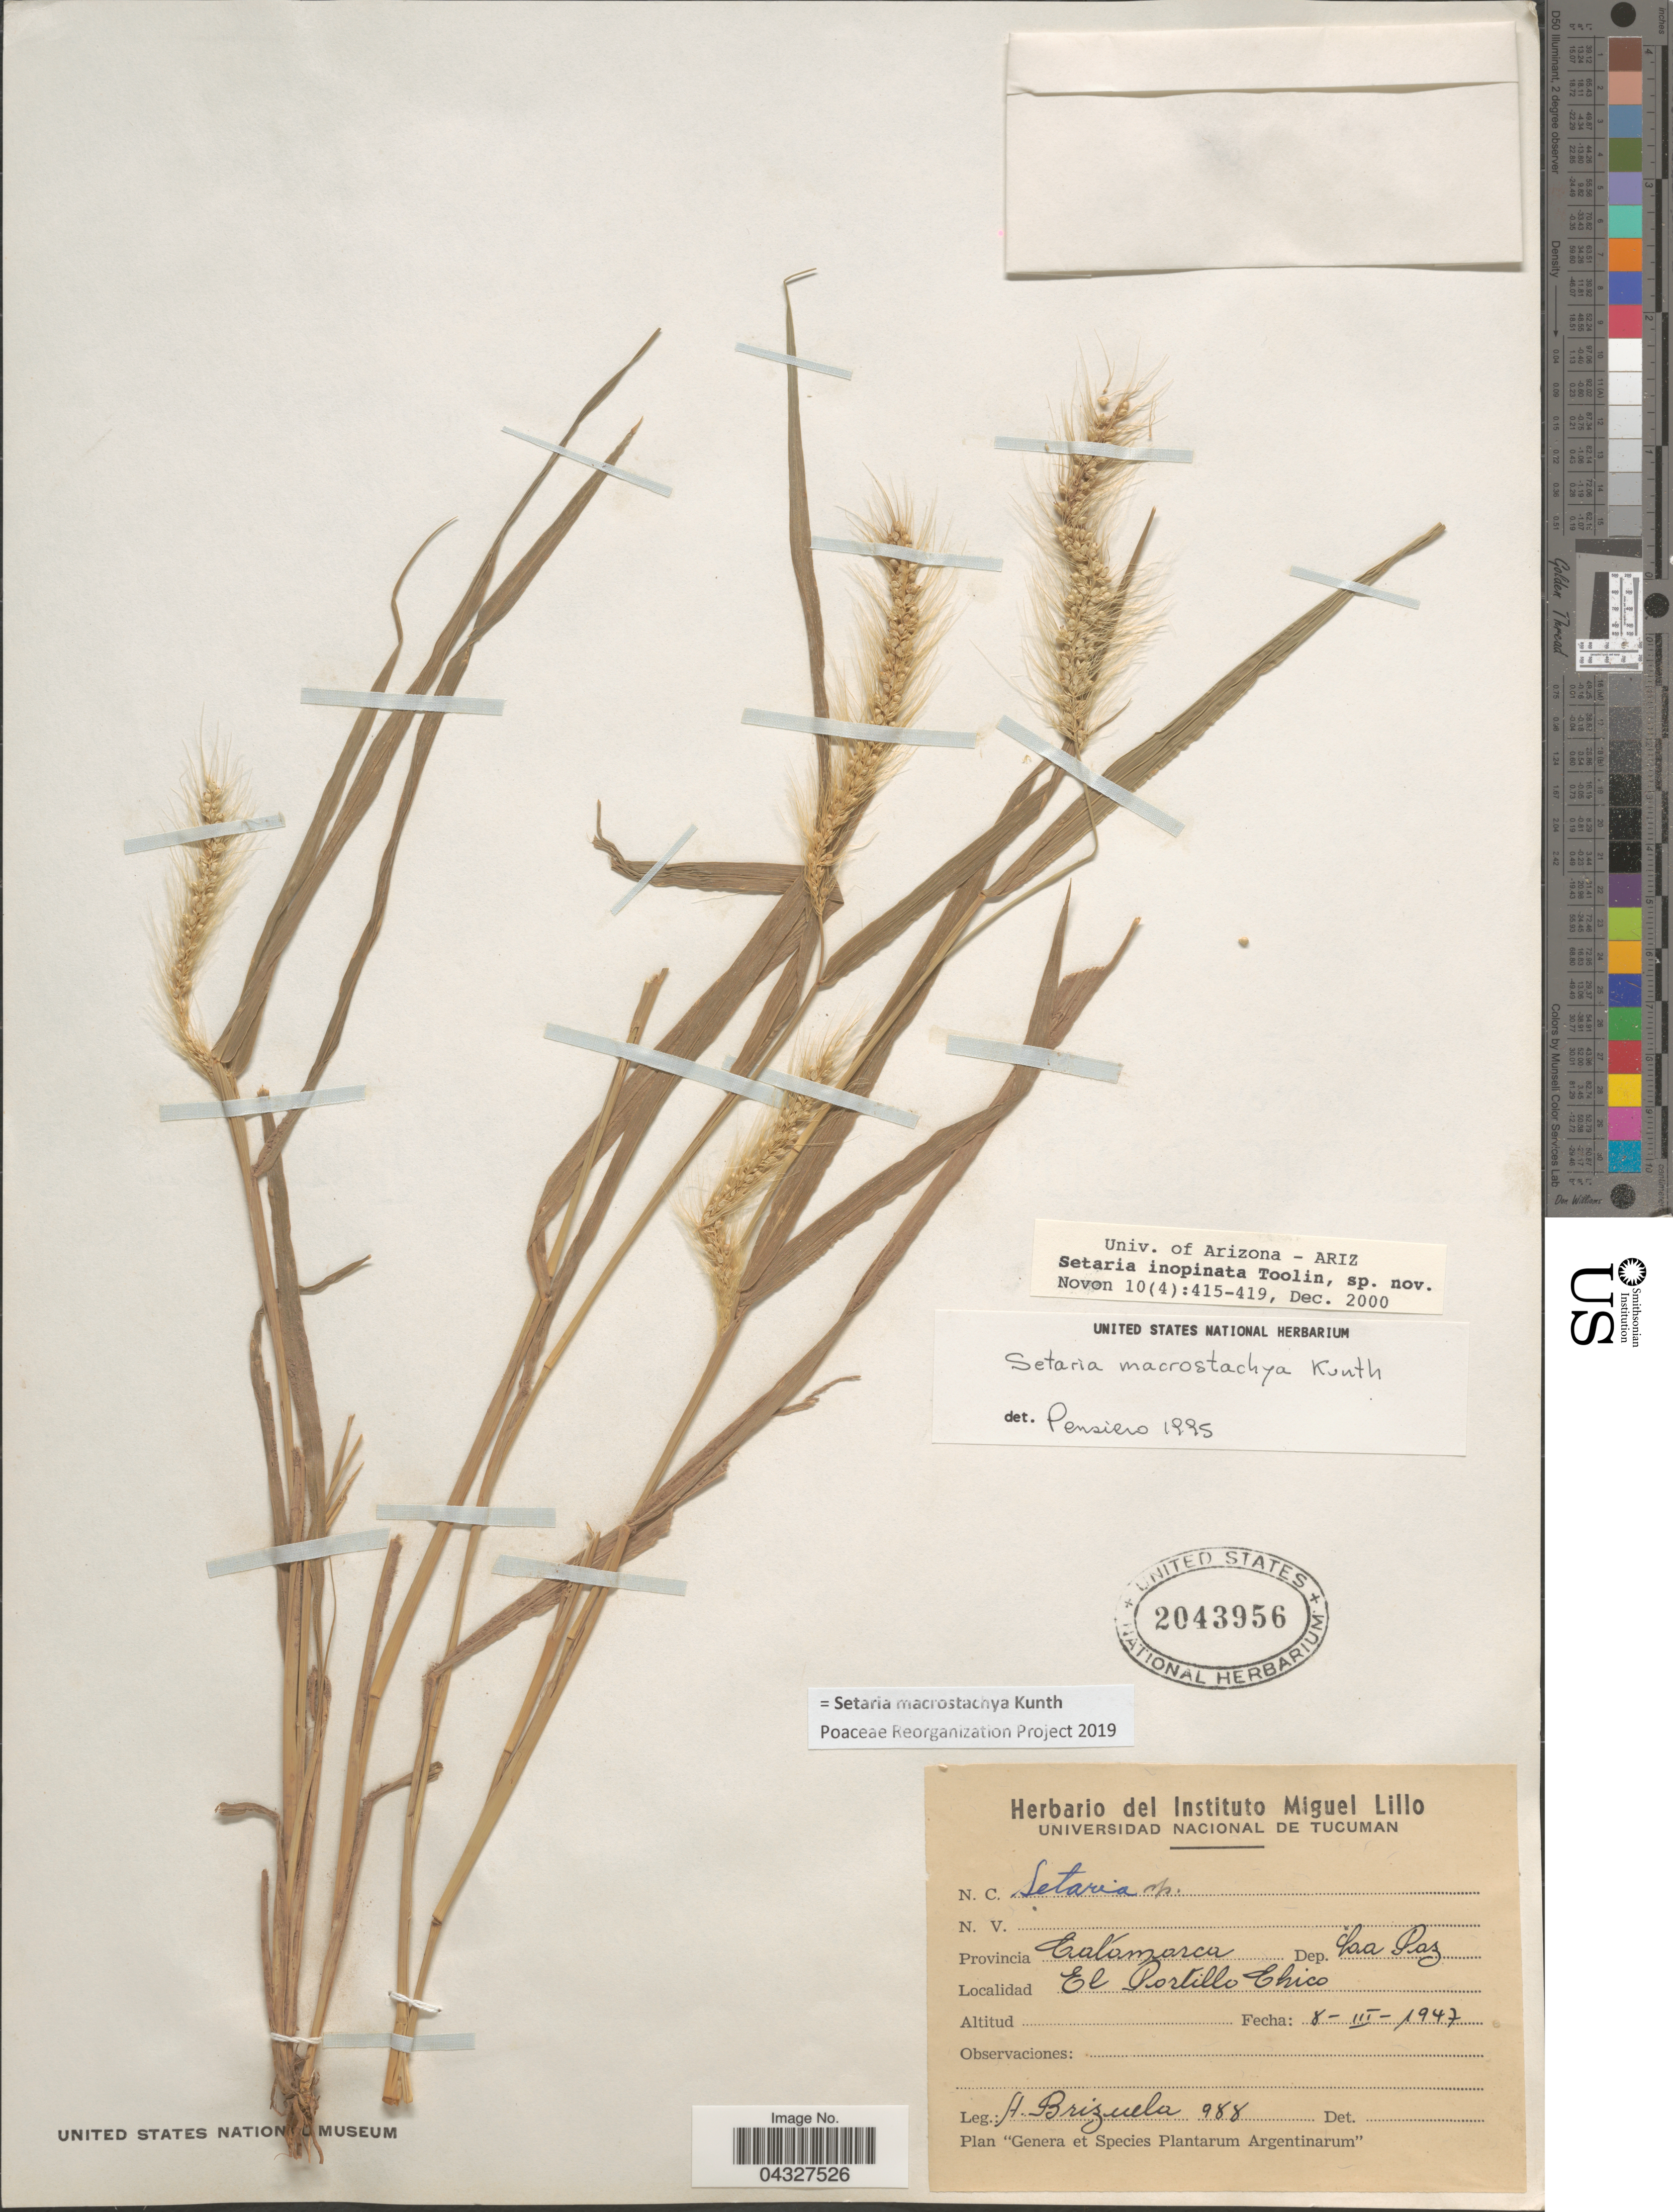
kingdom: Plantae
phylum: Tracheophyta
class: Liliopsida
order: Poales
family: Poaceae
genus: Setaria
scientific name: Setaria macrostachya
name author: Kunth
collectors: J. Brizuela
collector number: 988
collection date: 1947-08-08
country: Argentina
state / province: Catamarca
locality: Dep. La Paz. El Portillo Chico.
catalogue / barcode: US 2043956